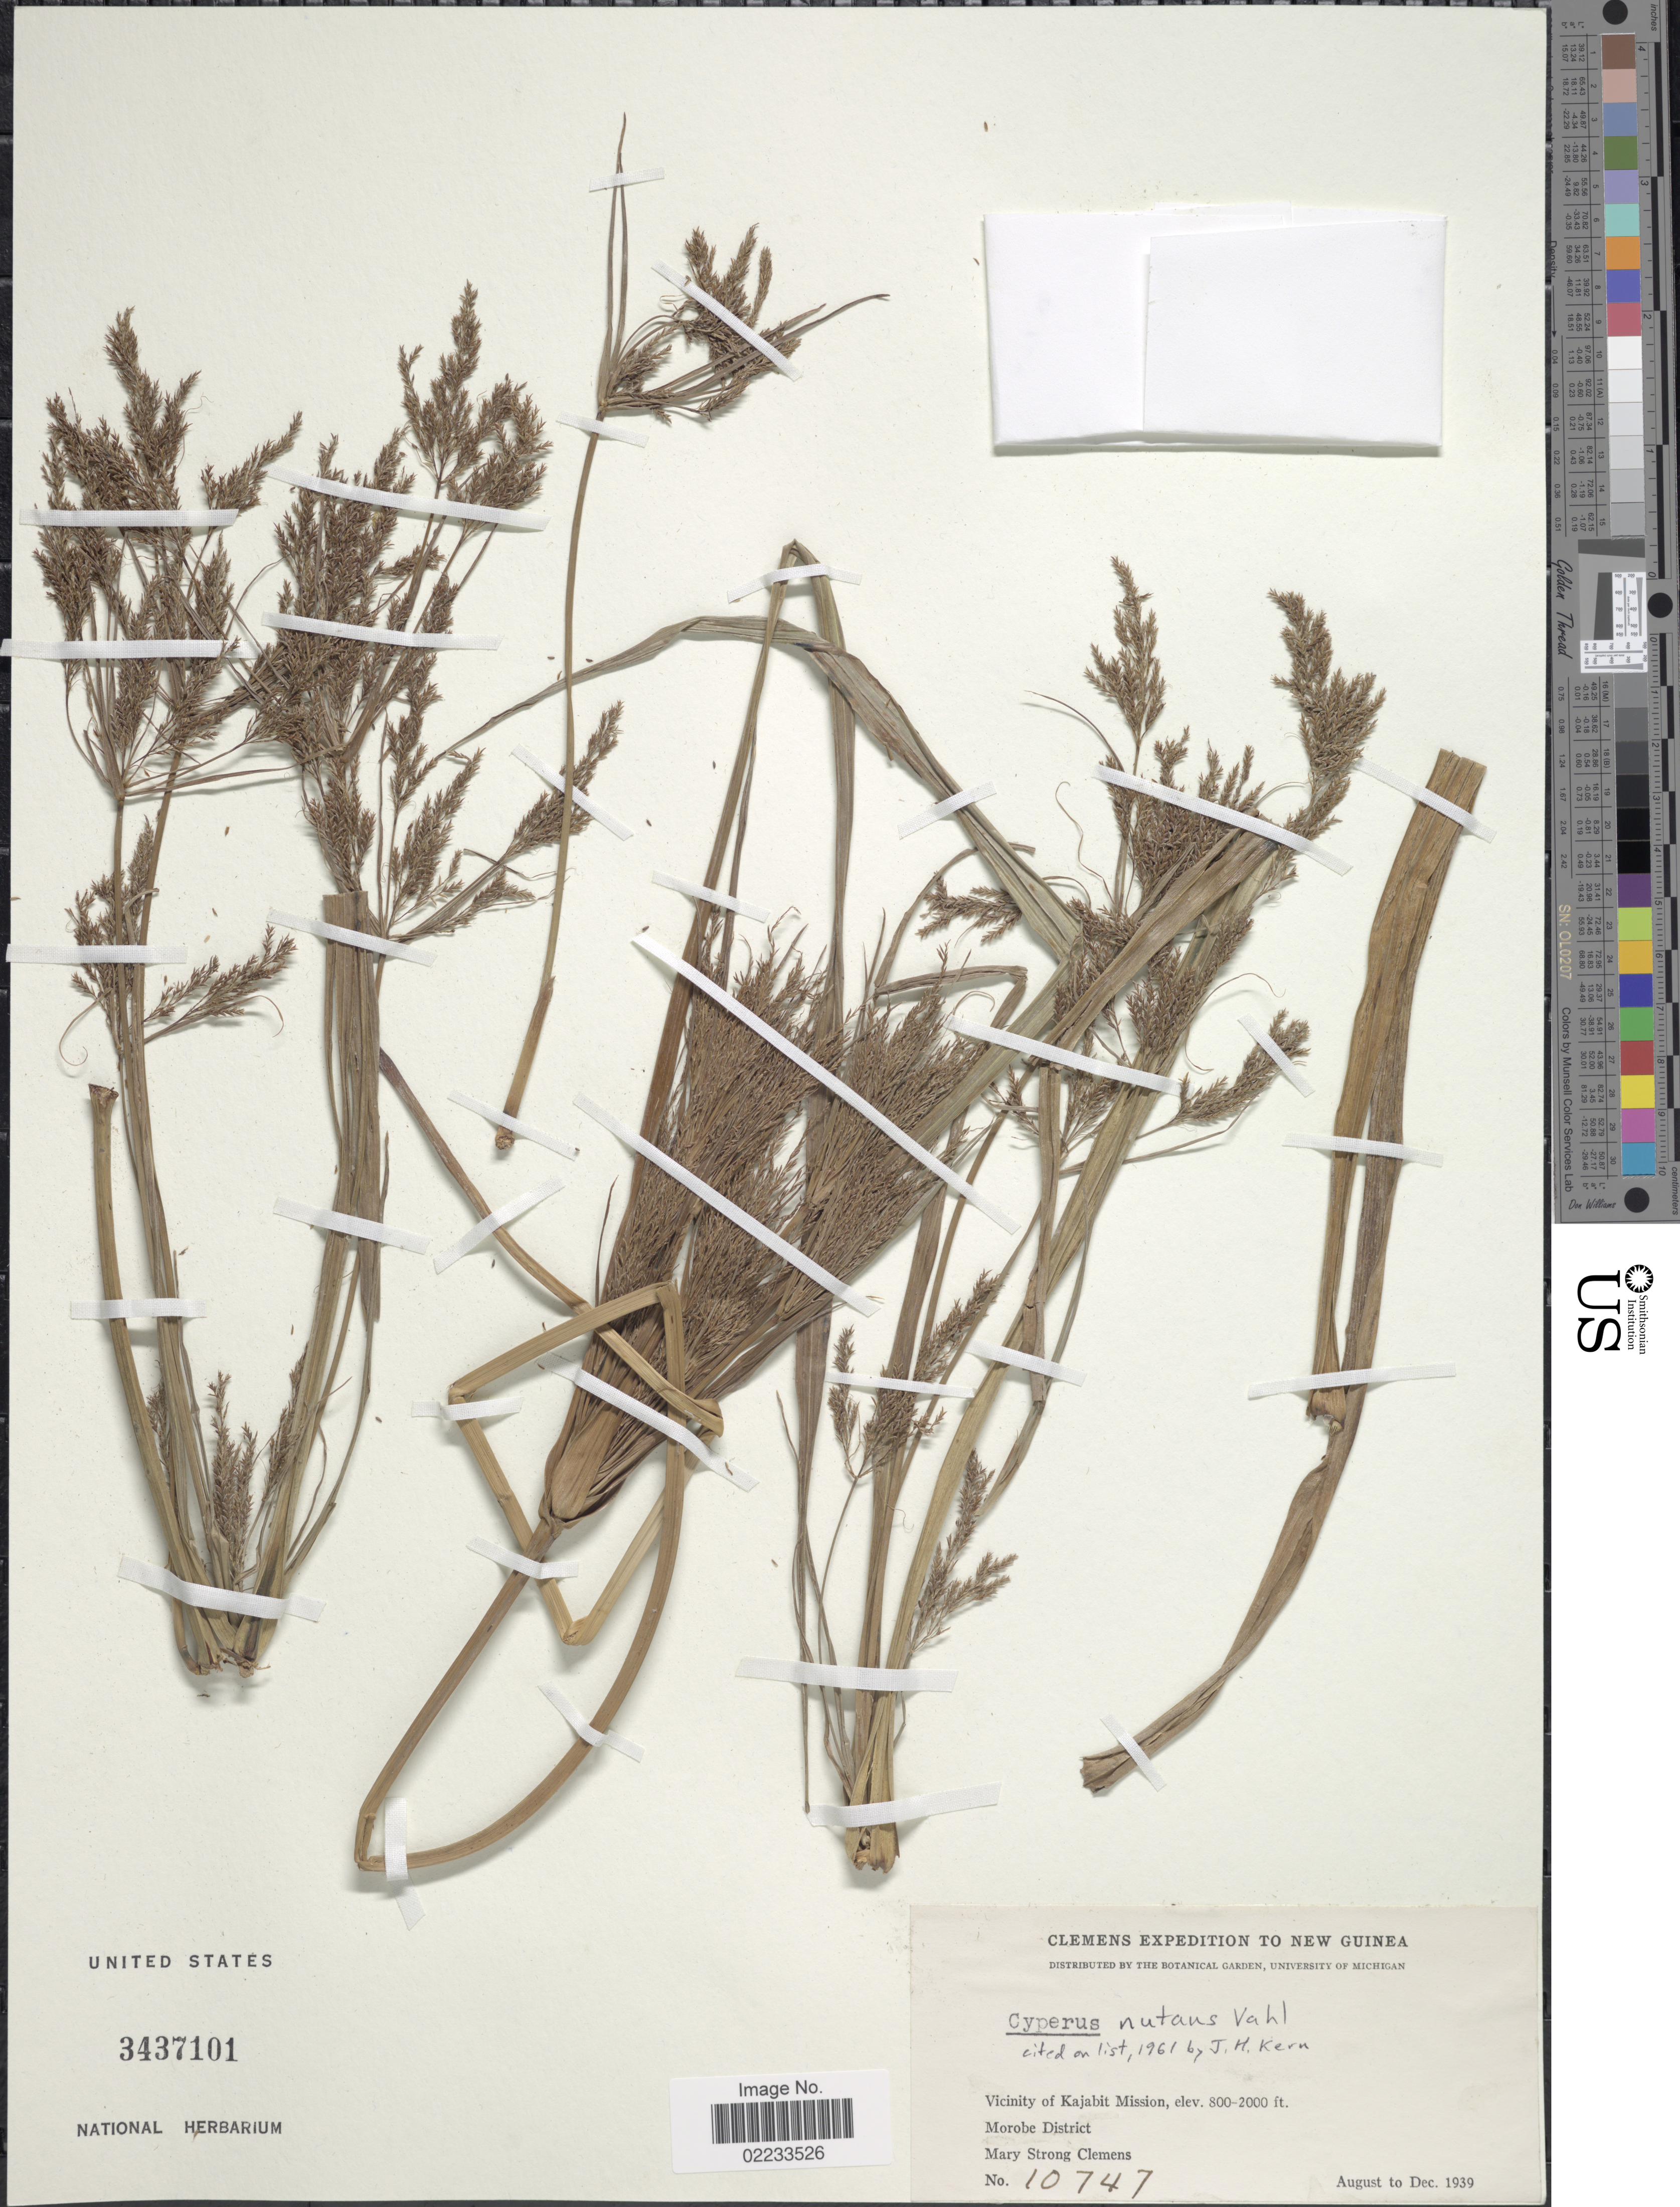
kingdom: Plantae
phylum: Tracheophyta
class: Liliopsida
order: Poales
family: Cyperaceae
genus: Cyperus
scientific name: Cyperus nutans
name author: Vahl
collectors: M. S. Clemens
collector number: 10747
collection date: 1939-08/1939-12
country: Papua New Guinea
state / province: Morobe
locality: New Guinea, Vicinity of Kajabit Mission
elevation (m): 244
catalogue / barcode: US 3437101